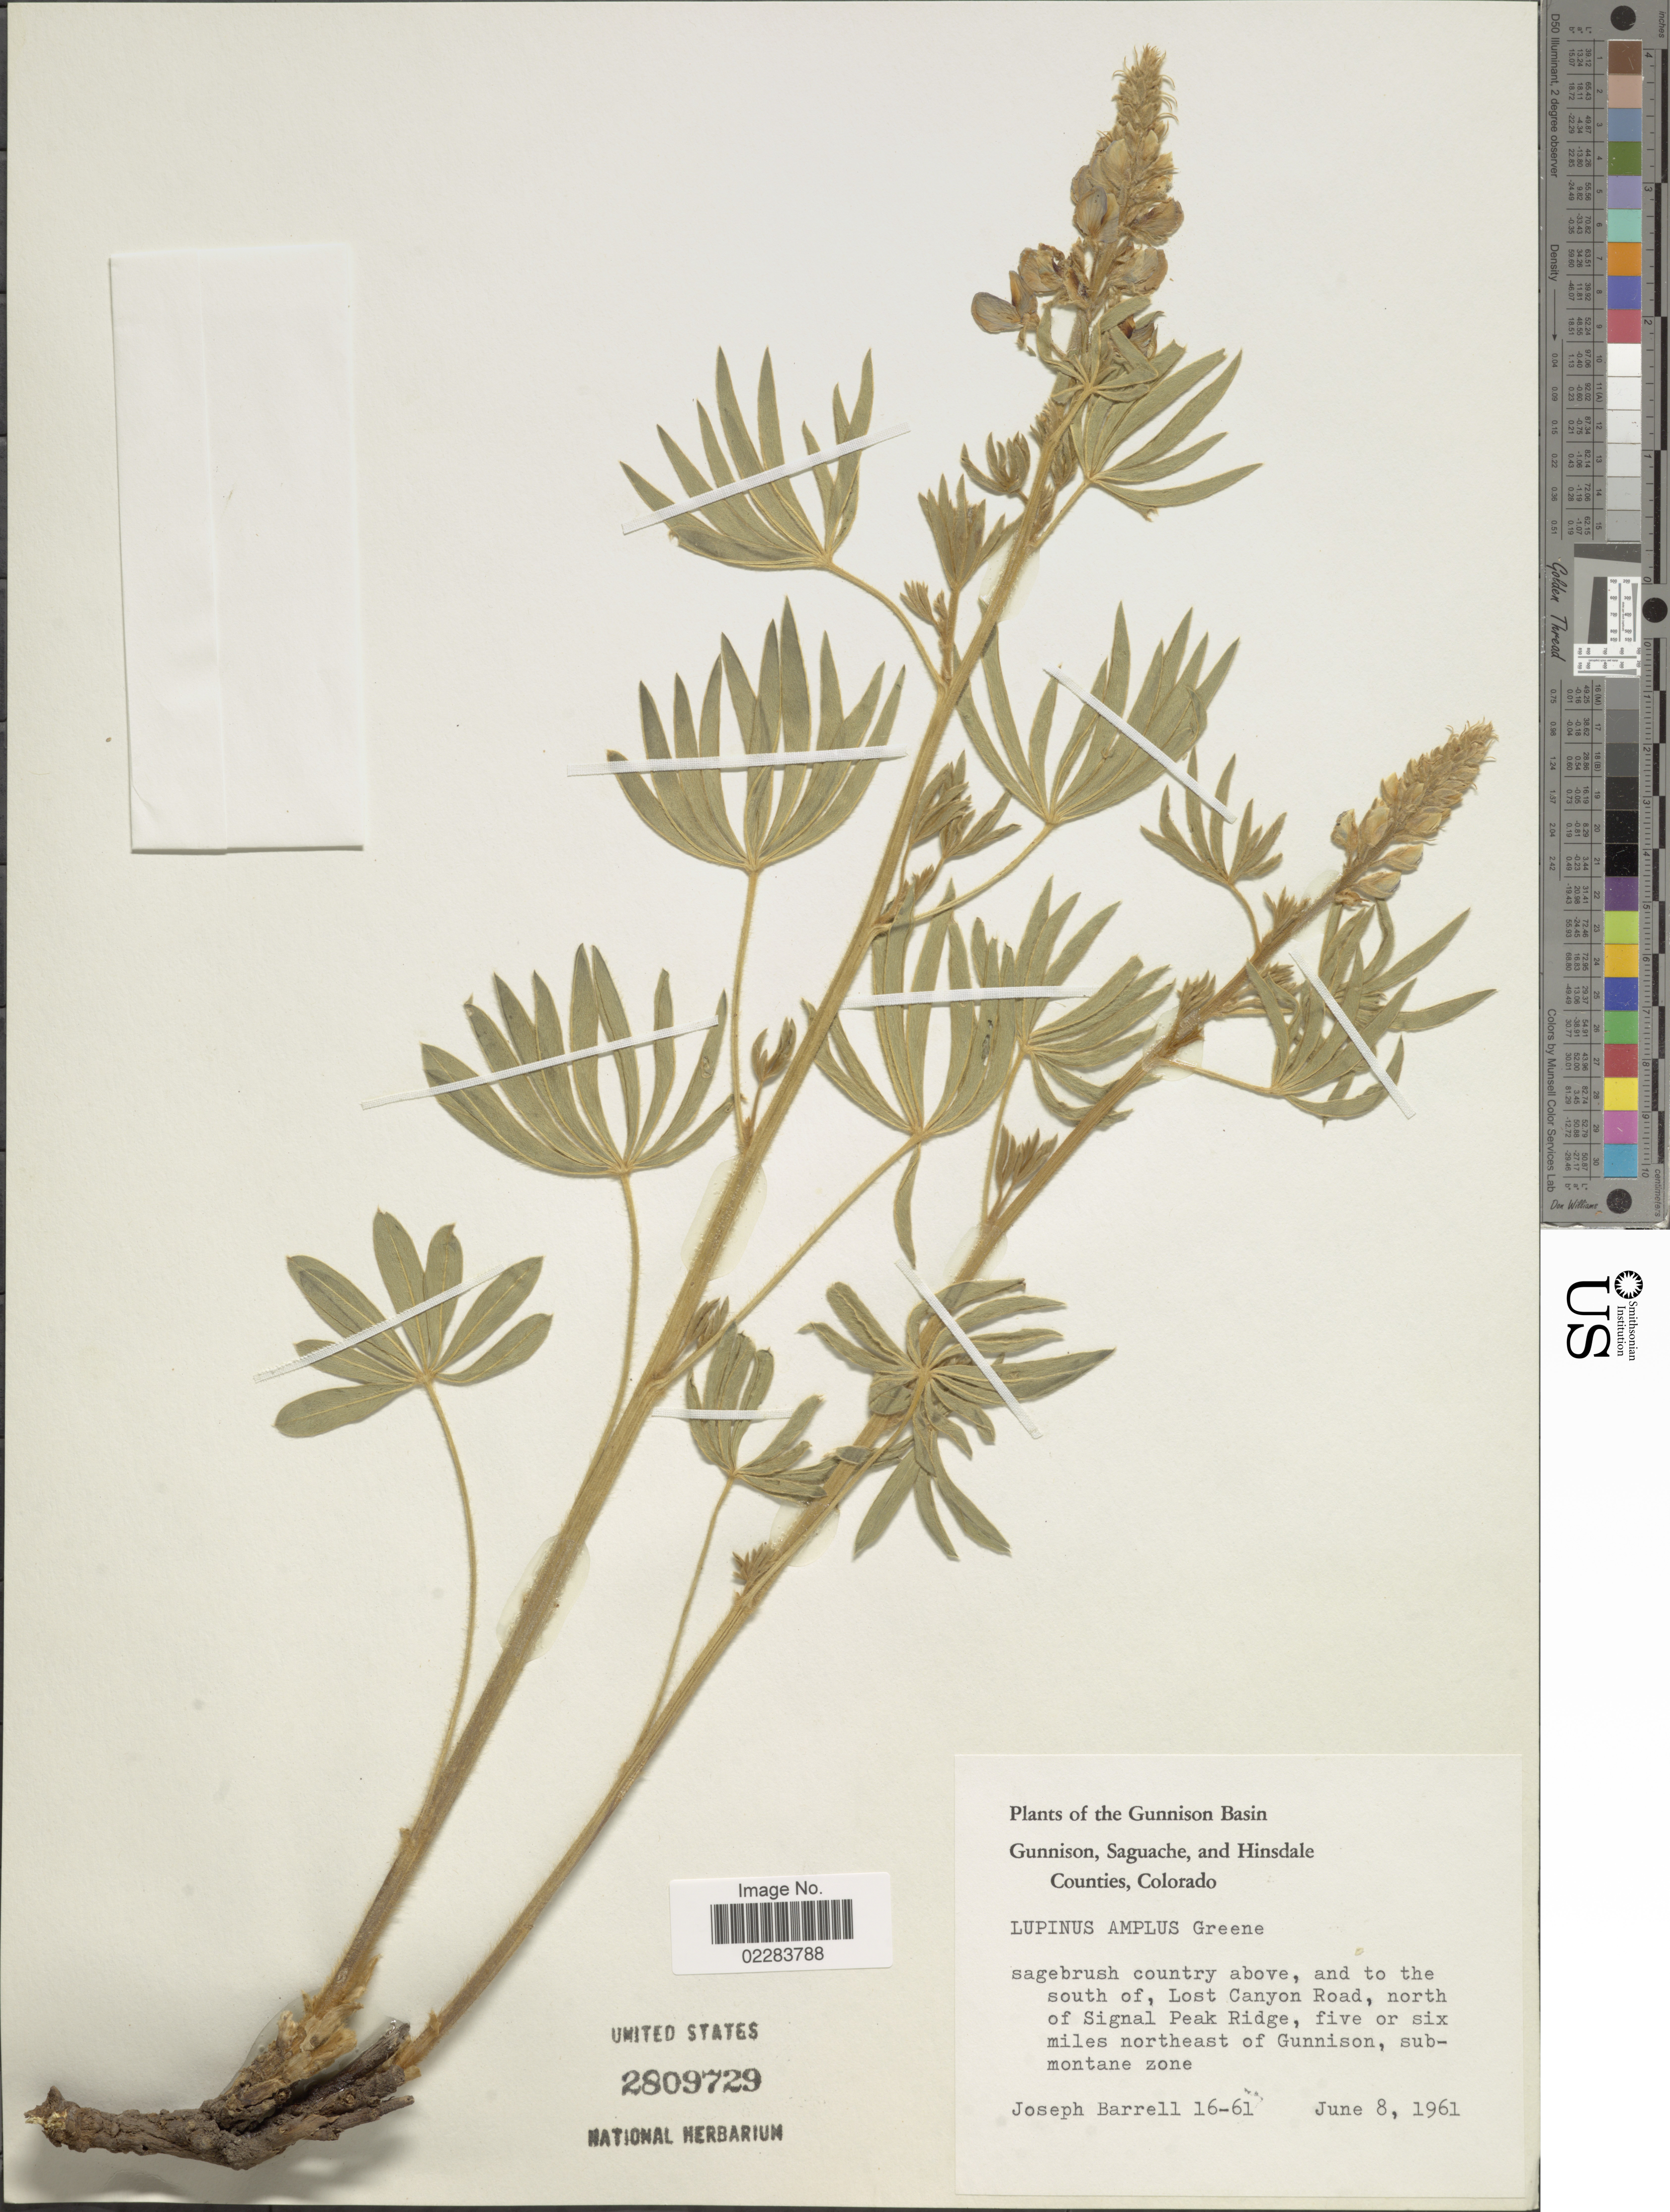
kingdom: Plantae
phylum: Tracheophyta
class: Magnoliopsida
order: Fabales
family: Fabaceae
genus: Lupinus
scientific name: Lupinus amplus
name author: Greene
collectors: J. Barrell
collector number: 16-61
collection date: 1961-06-08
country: United States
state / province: Colorado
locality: Gunnison Basin. Gunnison, Saguache, and Hinsdale Counties. sagebrush county above, and to the south of, Lost Canyon Road, north of Signal Peak Ridge, five or six miles northeast of Gunnison, submontane zone.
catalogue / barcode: US 2809729